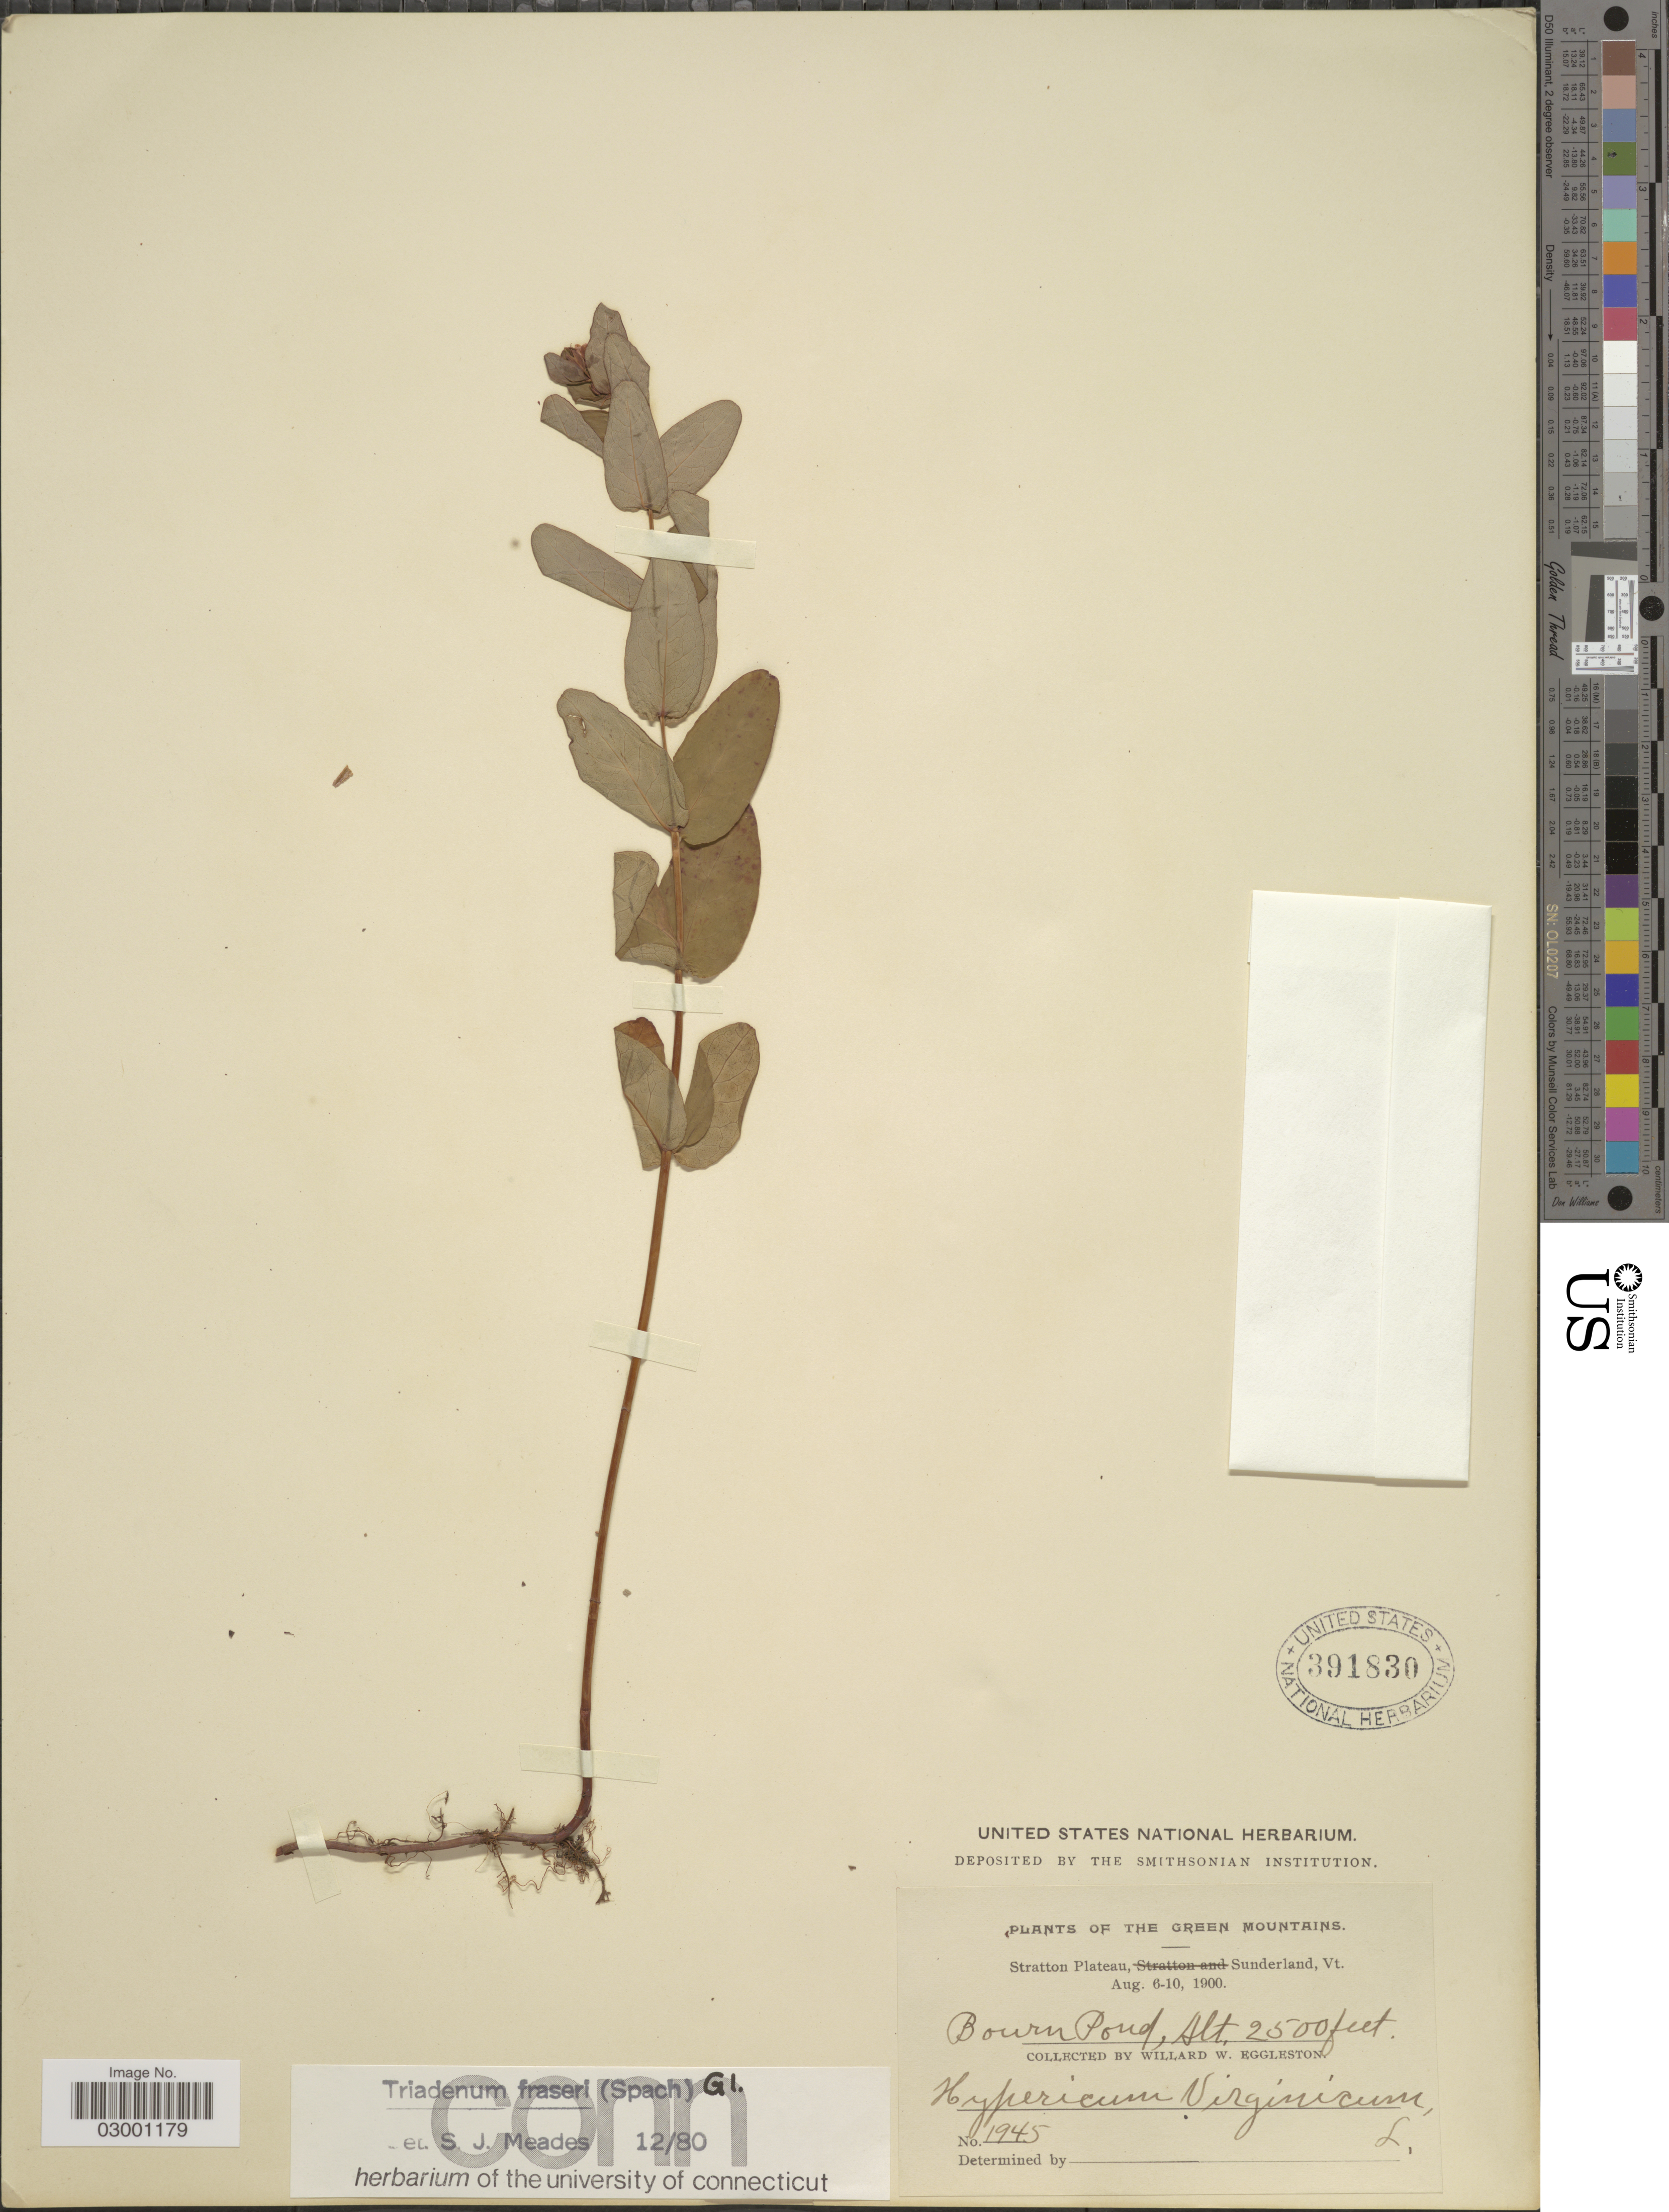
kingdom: Plantae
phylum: Tracheophyta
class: Magnoliopsida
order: Malpighiales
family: Hypericaceae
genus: Hypericum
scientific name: Hypericum fraseri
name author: Steud.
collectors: W. W. Eggleston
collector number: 1945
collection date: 1900-08-06/1900-08-10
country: United States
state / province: Vermont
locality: The Green Mountains, Stratton Plateau, Sunderland, Vt., Bown Pond.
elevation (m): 762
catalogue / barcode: US 391830